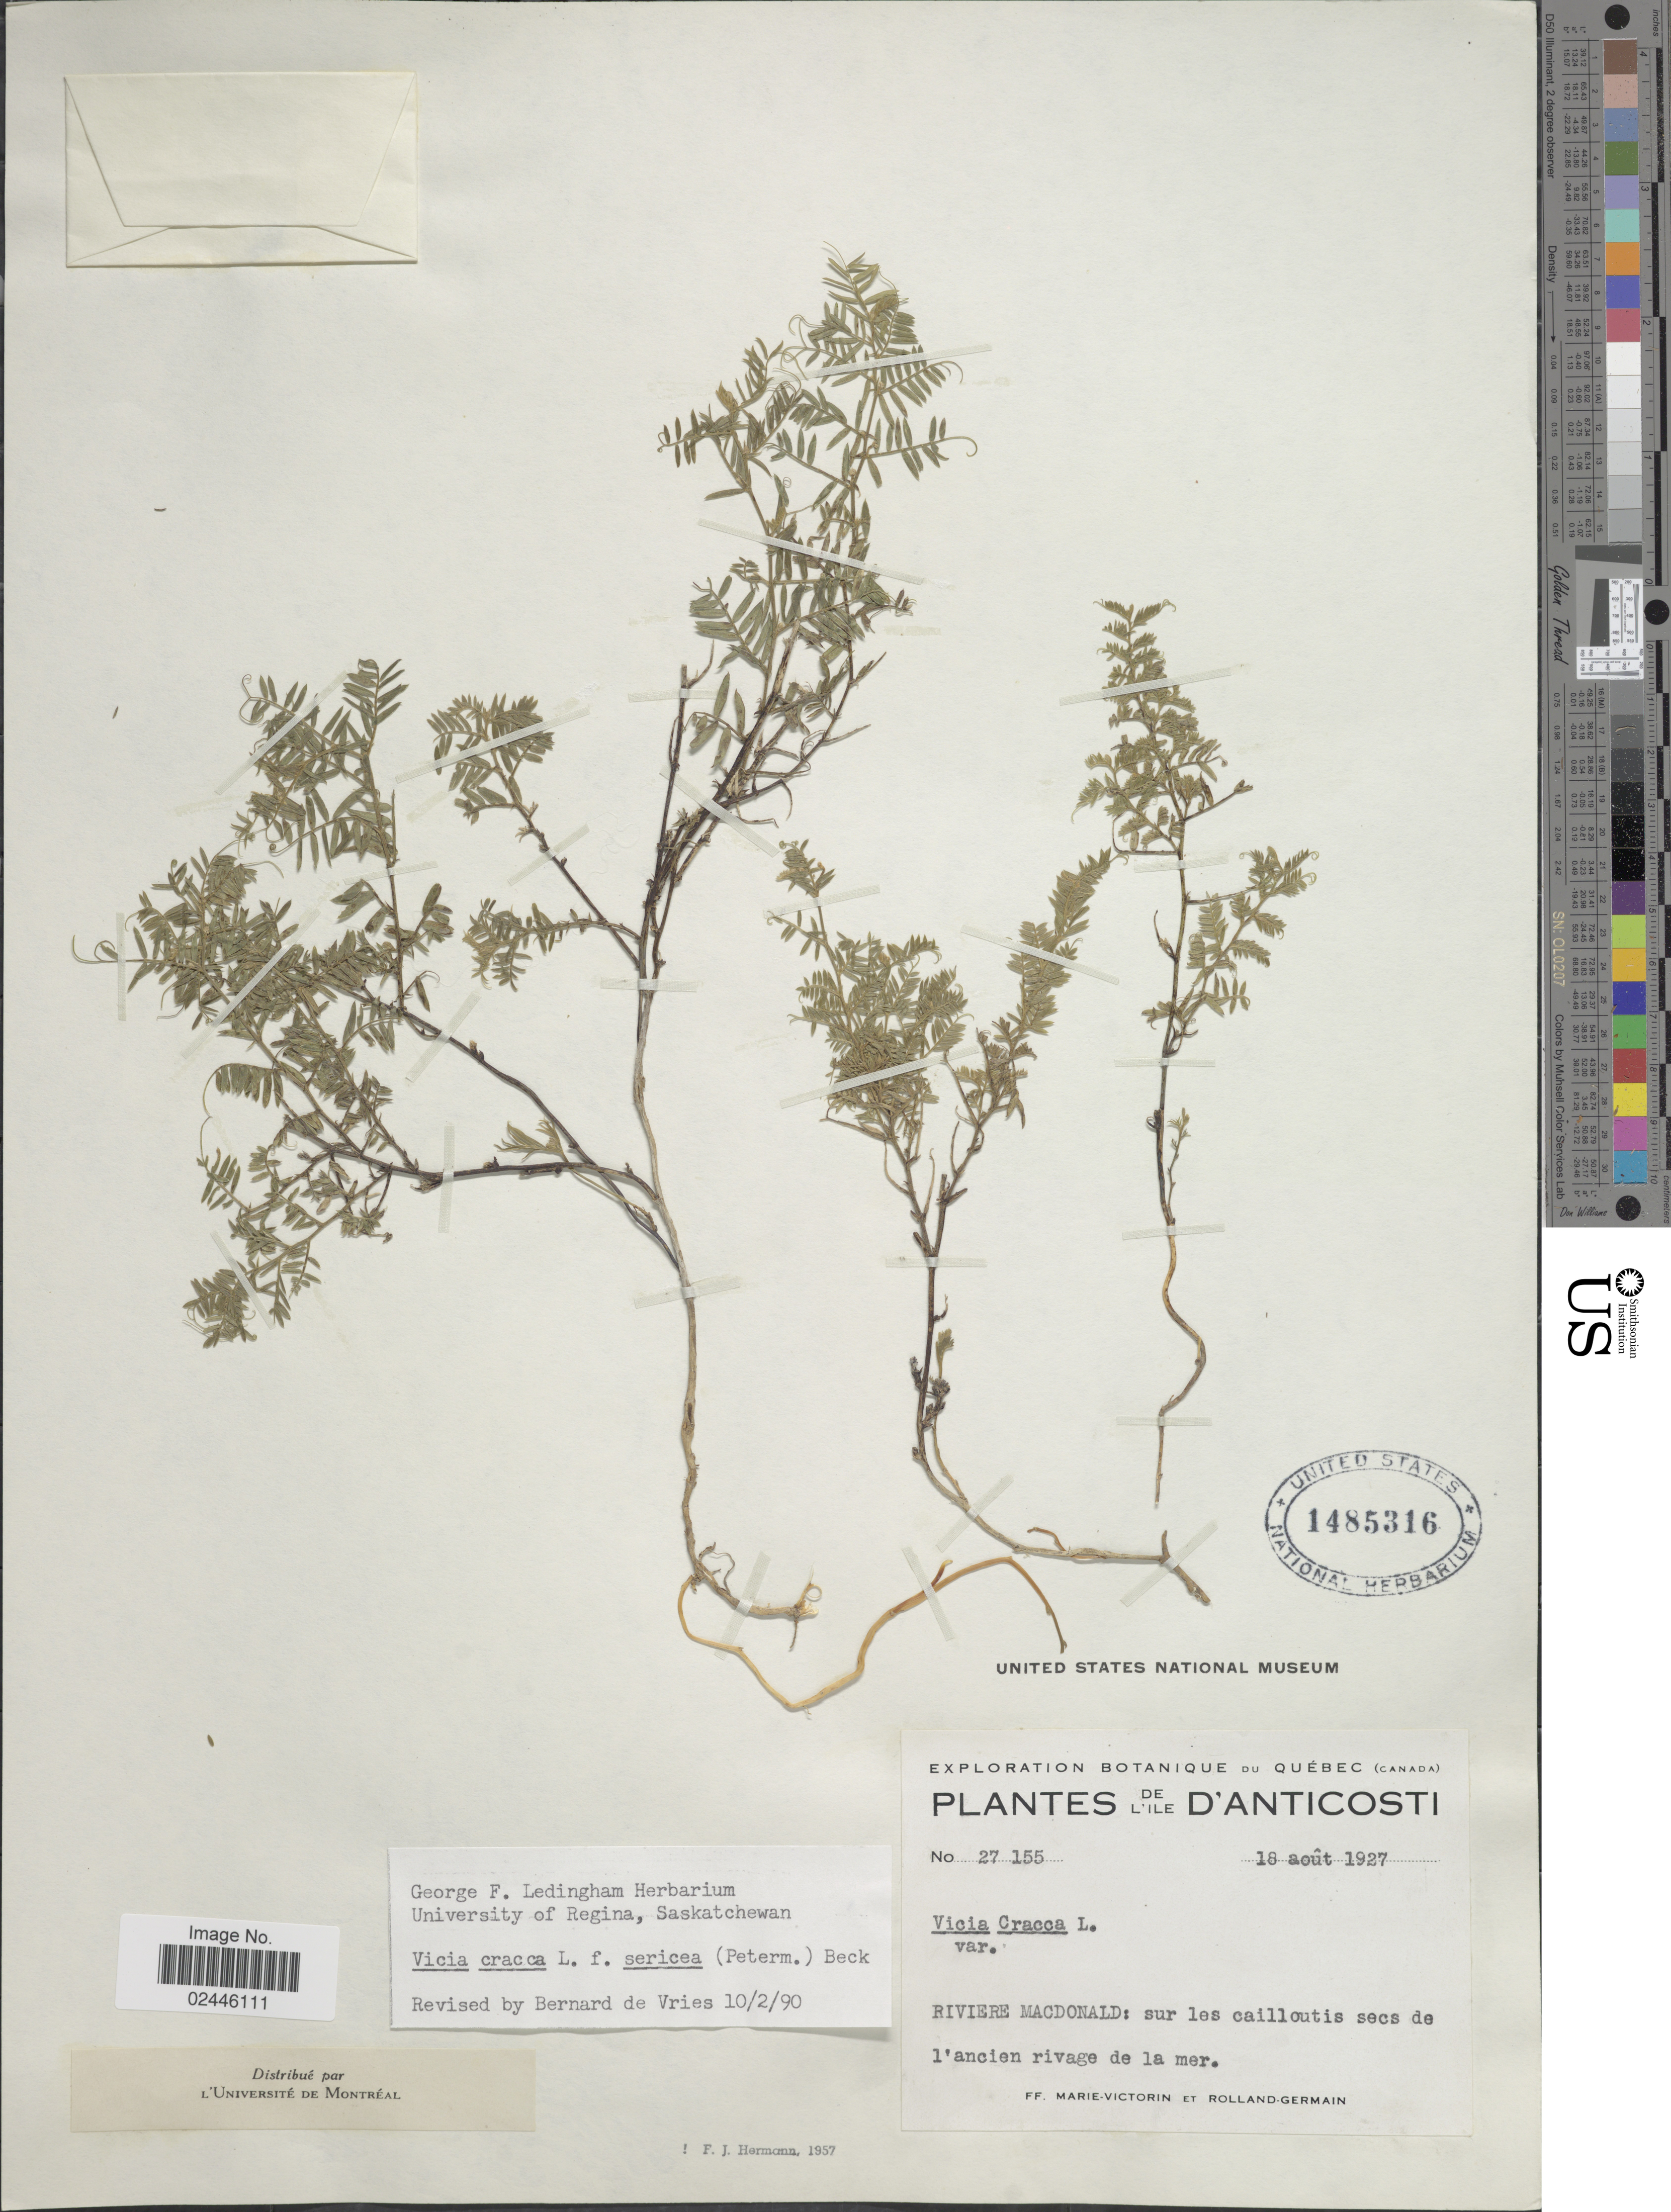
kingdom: Plantae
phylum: Tracheophyta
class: Magnoliopsida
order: Fabales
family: Fabaceae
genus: Vicia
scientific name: Vicia cracca f. sericea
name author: Beck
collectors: F. Marie-Victorin & Rolland-Germain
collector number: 27155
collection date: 1927-08-18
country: Canada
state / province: Quebec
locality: Riviere MacDonald: sur les cailloutis secs de l'ancien rivage de la mer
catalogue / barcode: US 1485316